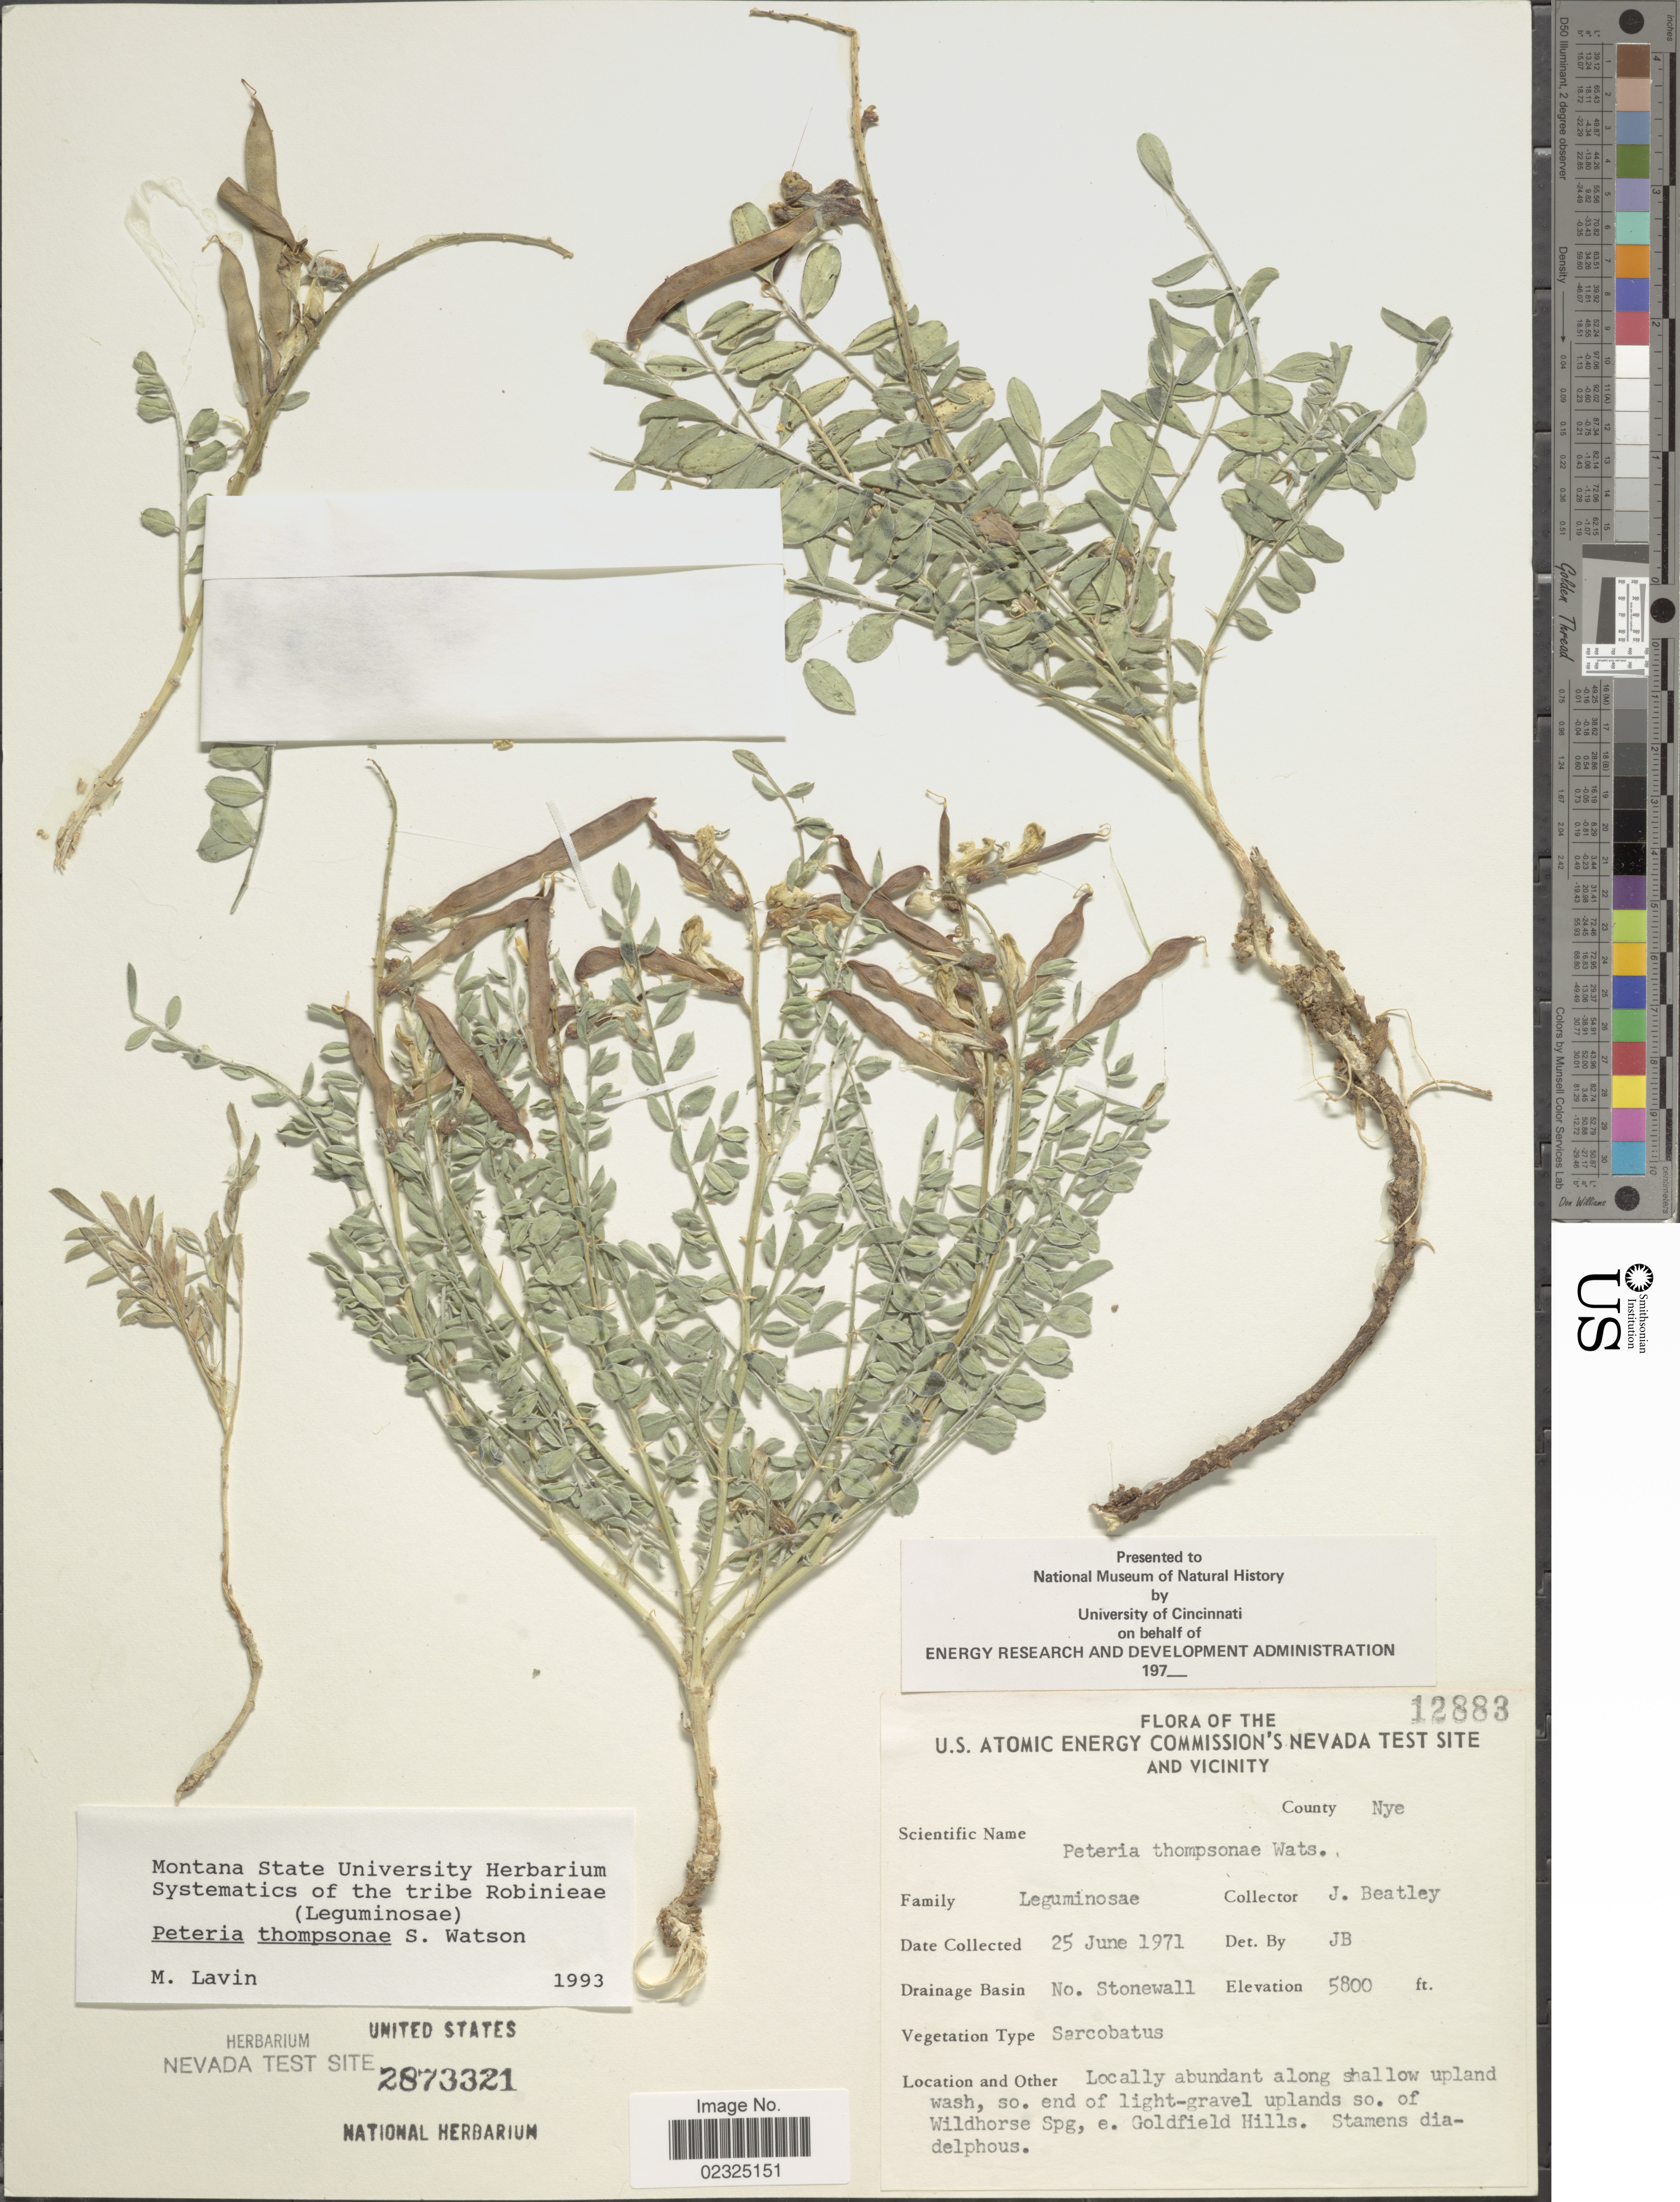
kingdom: Plantae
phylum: Tracheophyta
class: Magnoliopsida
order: Fabales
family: Fabaceae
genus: Peteria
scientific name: Peteria thompsonae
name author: S. Watson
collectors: J. C. Beatley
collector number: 12883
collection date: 1971-06-25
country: United States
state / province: Nevada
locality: Nevda's test site and vicinity [unsure placement], County Nye, drainage baisn No. Stonewall, along shallow upland wash, so. end of light-gravel uplands so. of Wildhorse Spg, e. Goldfield Hills.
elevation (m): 1768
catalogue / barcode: US 2873321